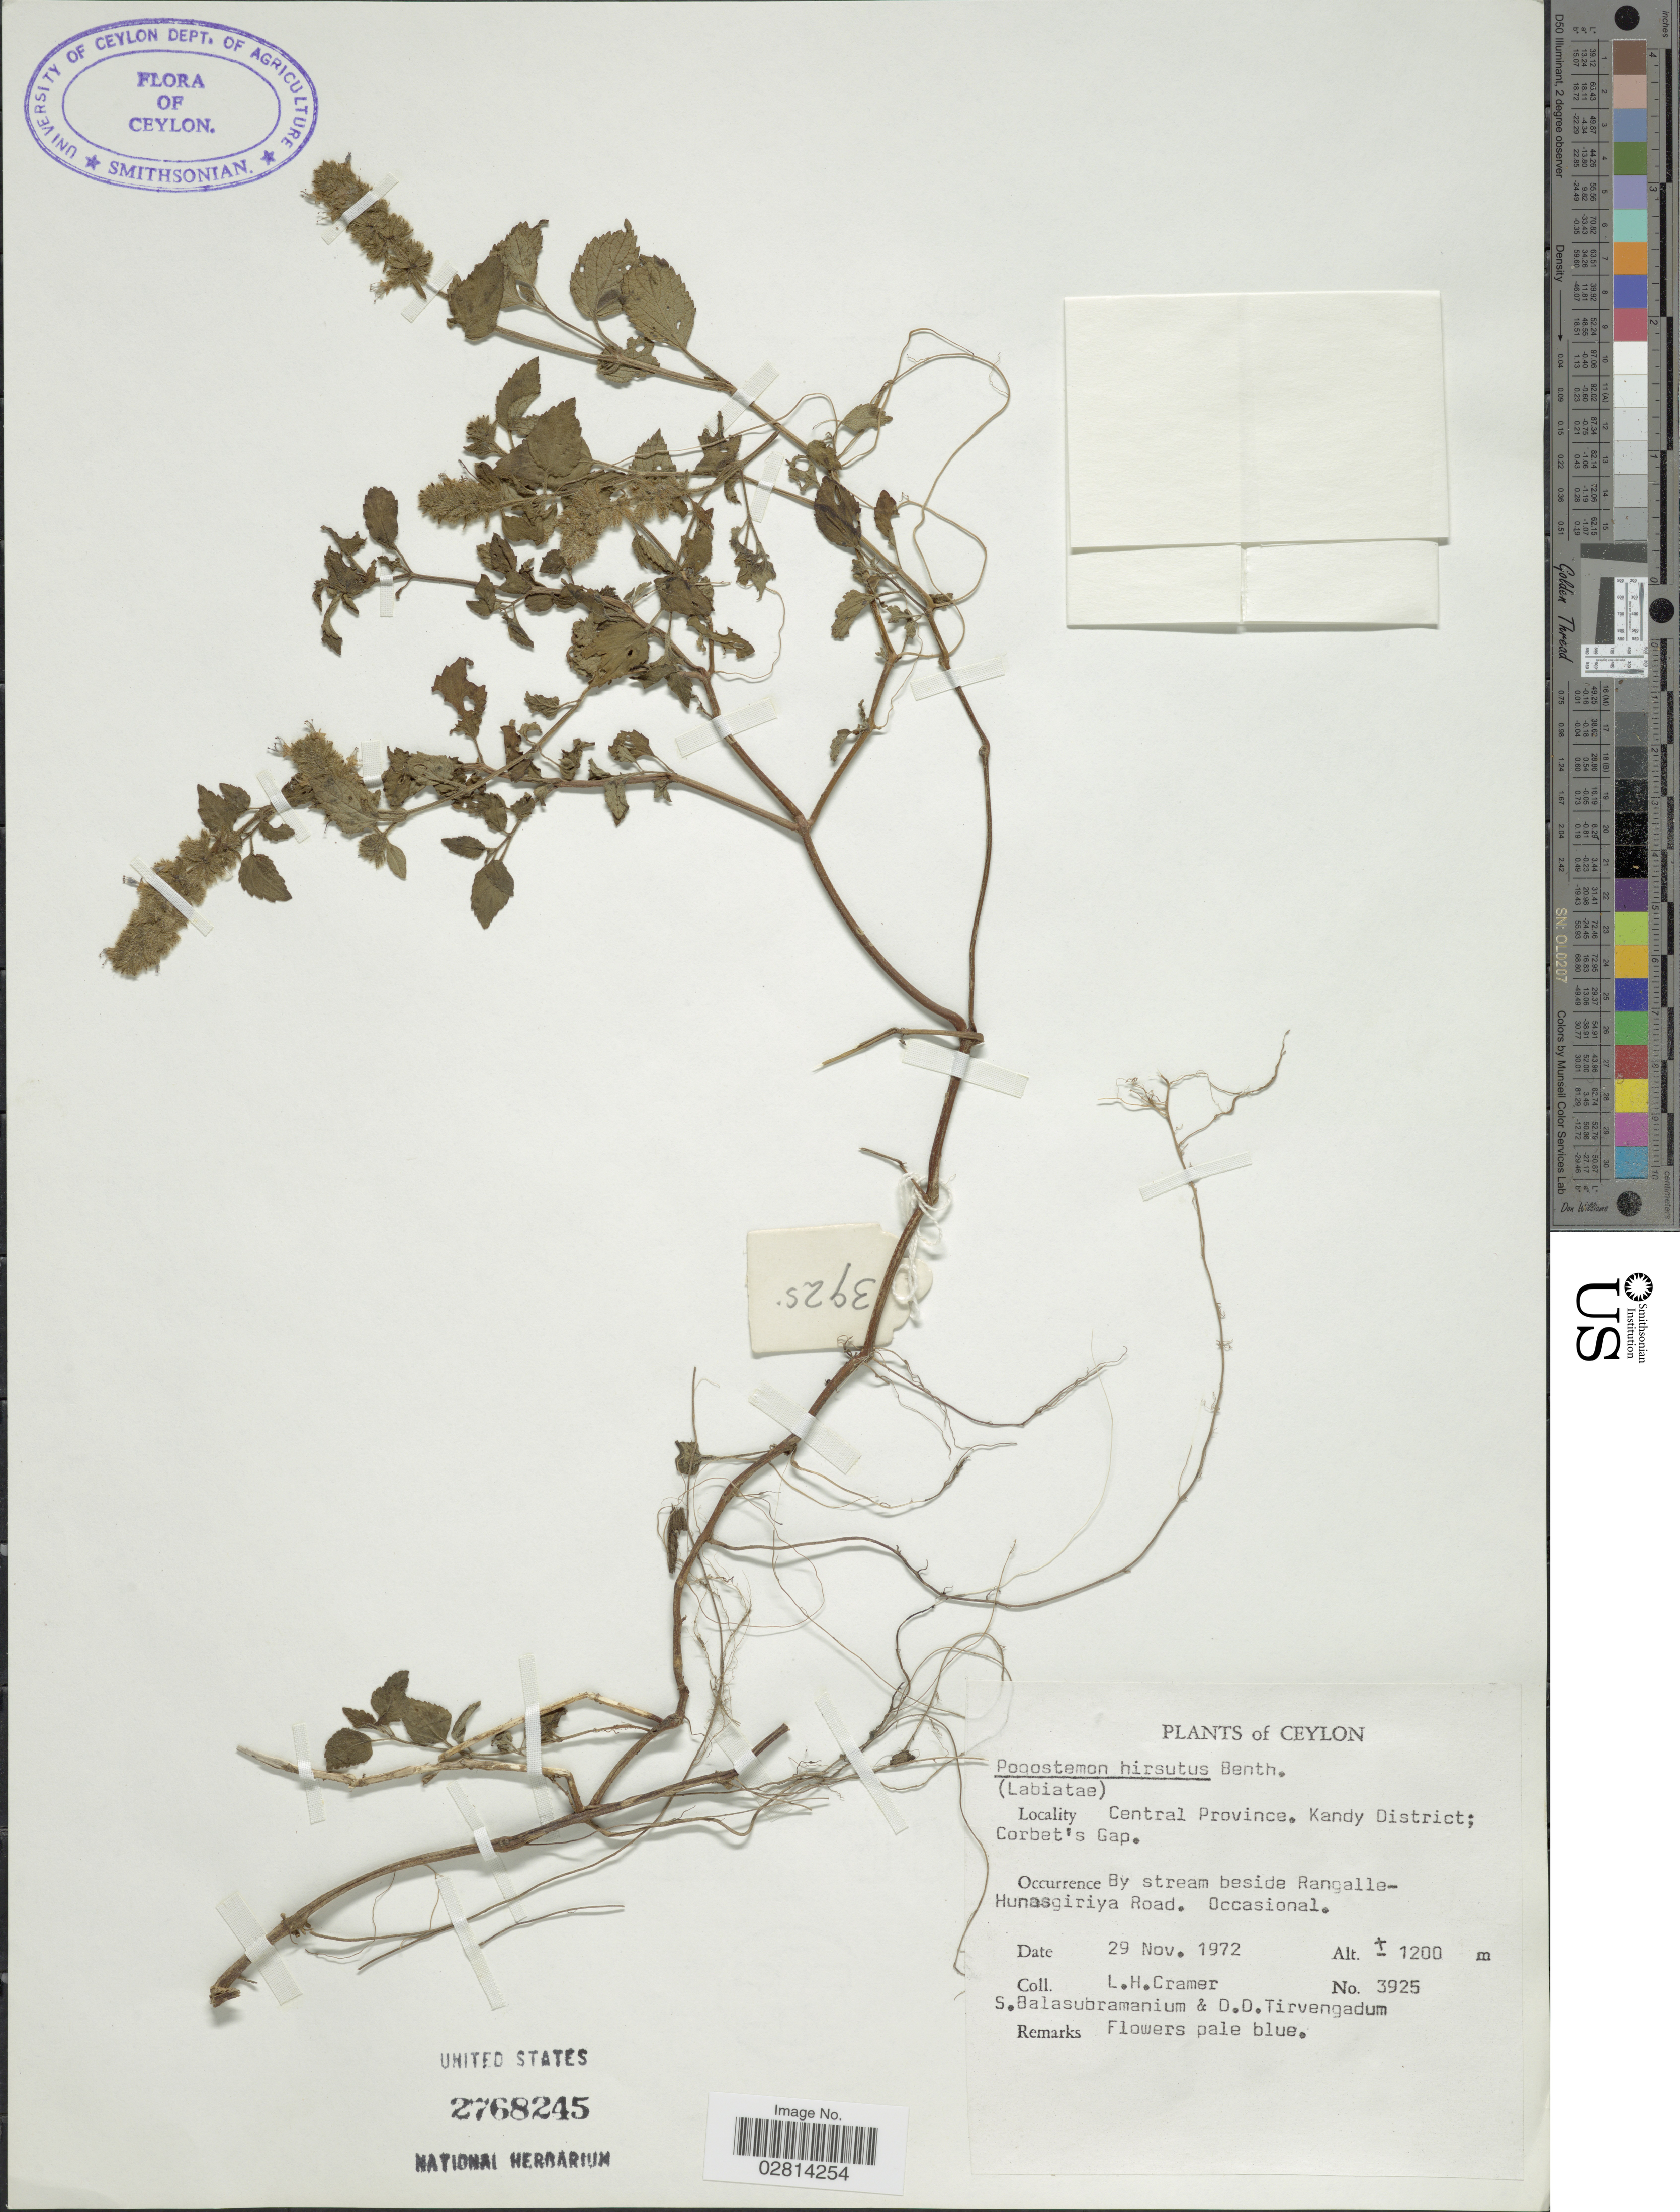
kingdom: Plantae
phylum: Tracheophyta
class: Magnoliopsida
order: Lamiales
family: Lamiaceae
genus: Pogostemon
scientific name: Pogostemon hirsutus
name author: Benth.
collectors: L. H. Cramer, S. Balasubramanium & D. Tirvengadum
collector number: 3925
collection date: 1972-11-29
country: Sri Lanka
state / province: Central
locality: Ceylon. Kandy District; Corbet's Gap. By stream beside Rangalle-Hunasgiriya Road.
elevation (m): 1200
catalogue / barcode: US 2768245